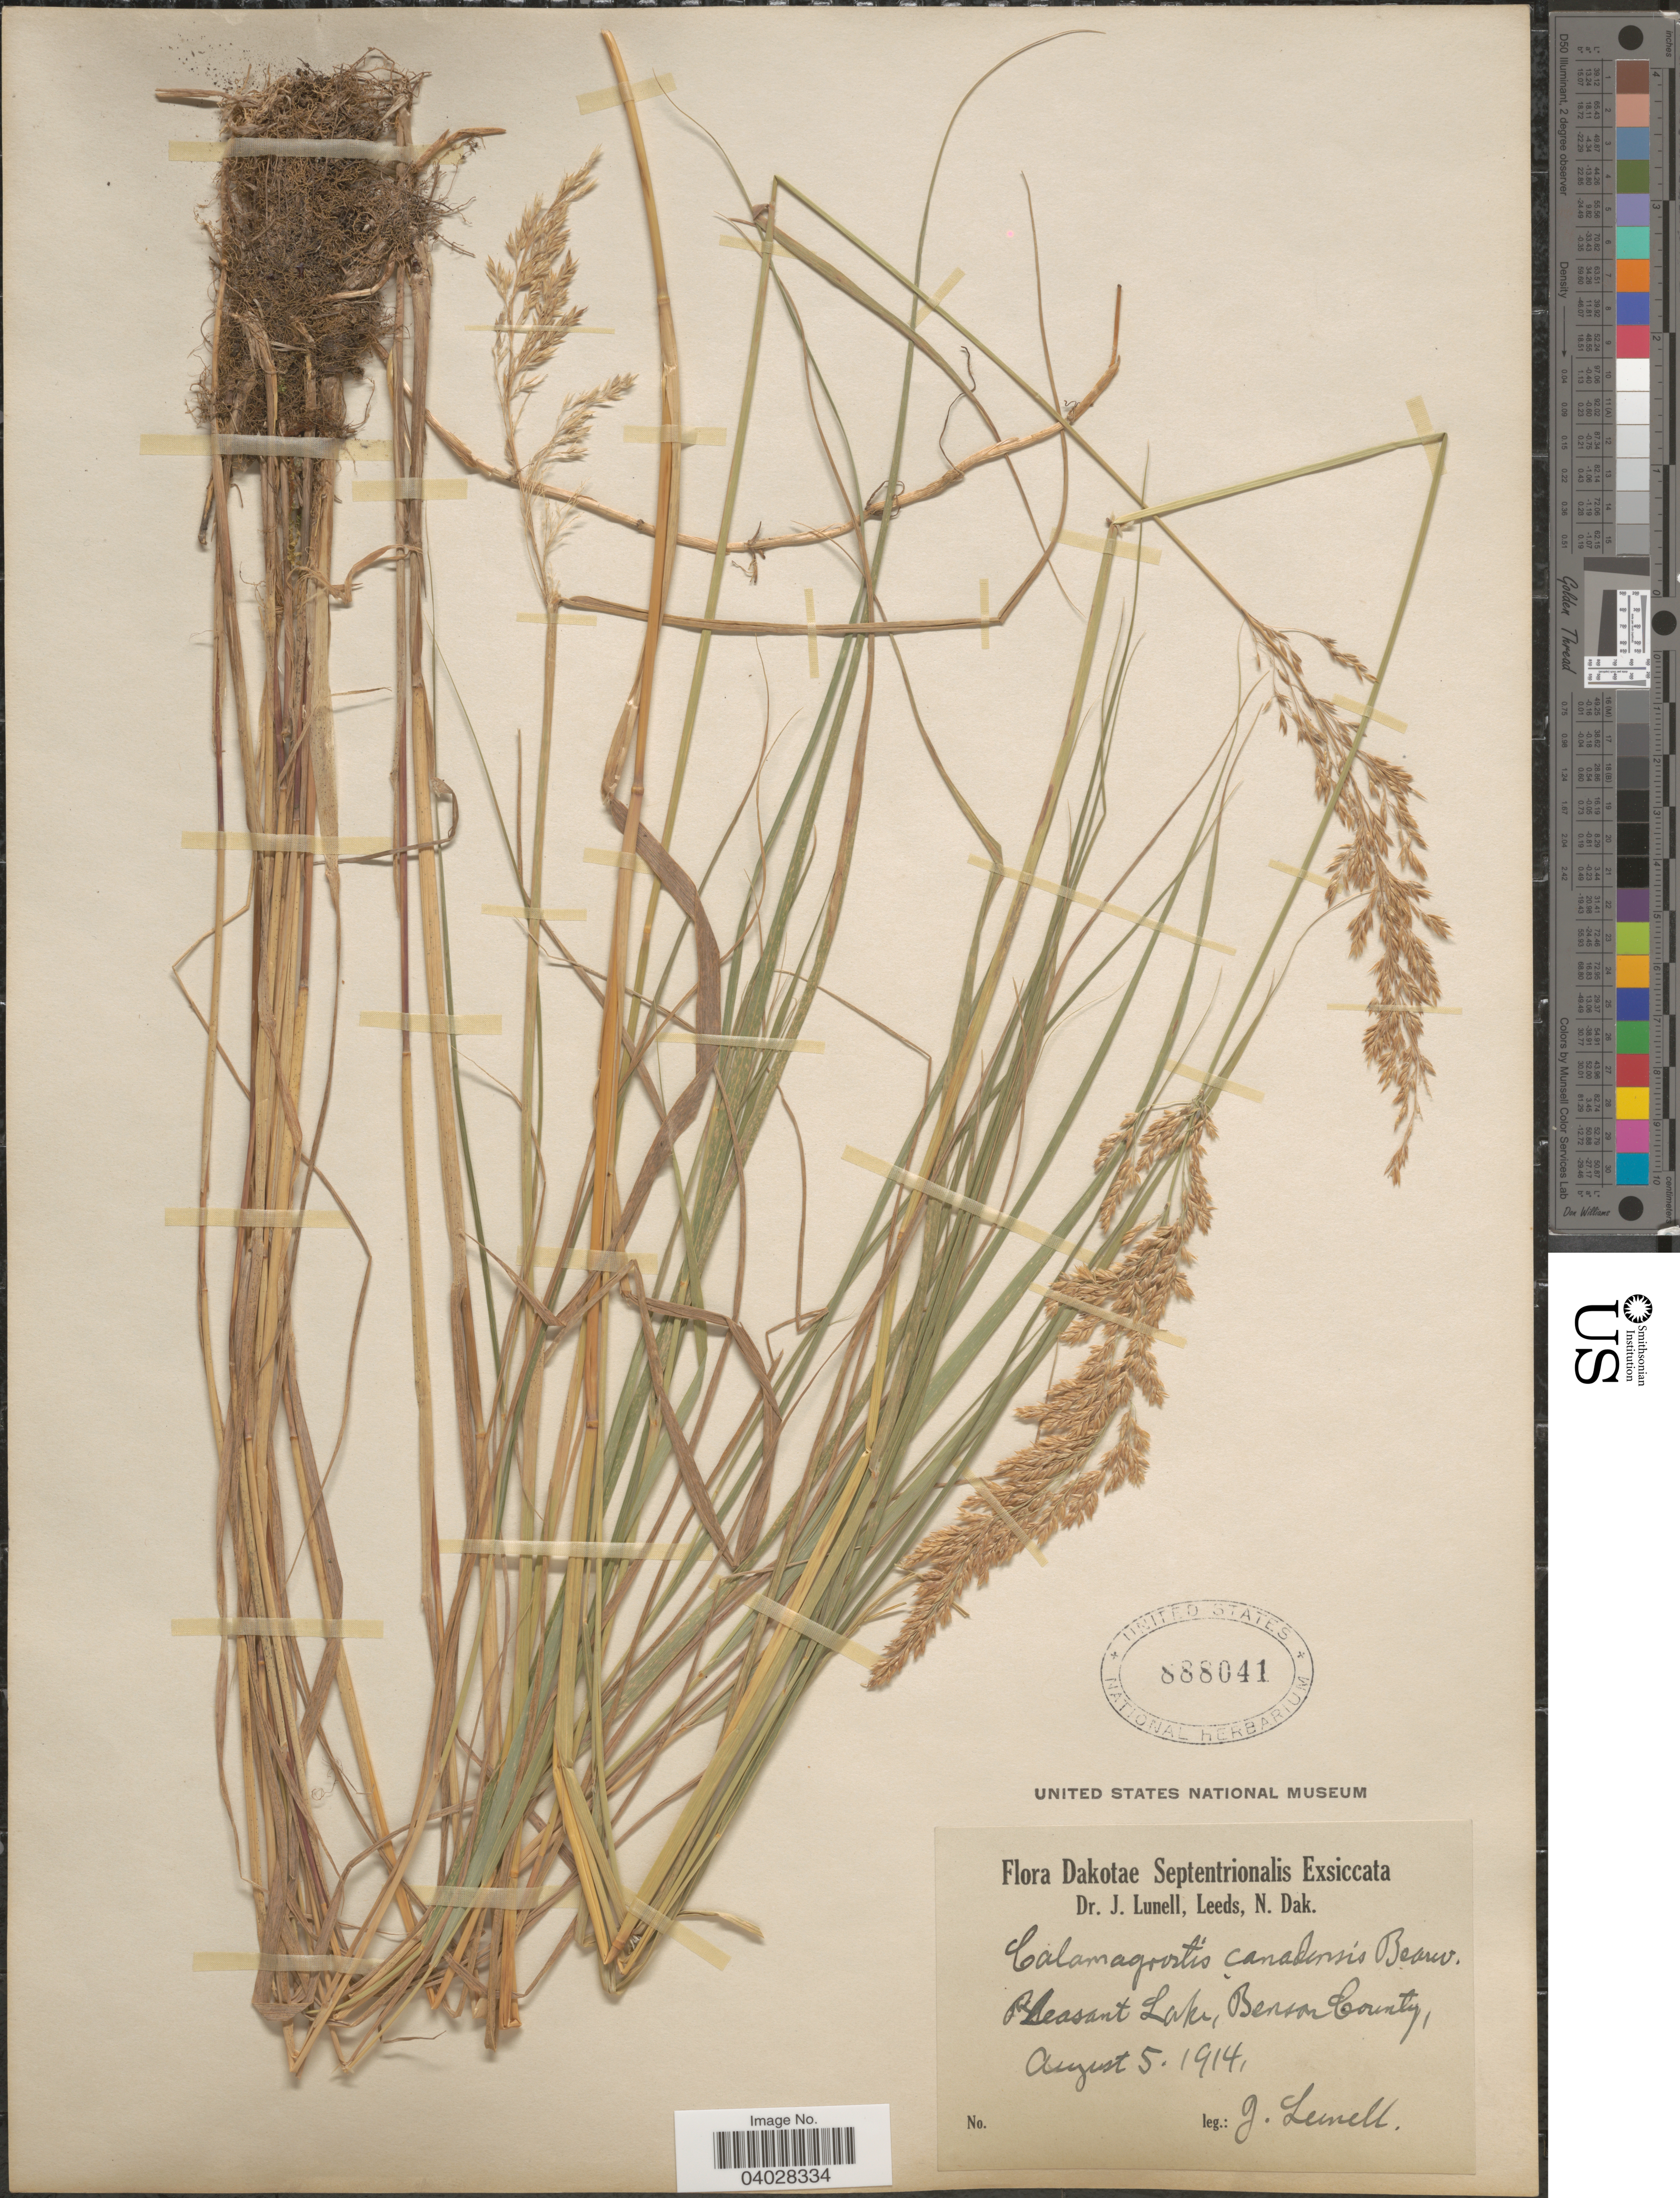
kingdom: Plantae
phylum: Tracheophyta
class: Liliopsida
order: Poales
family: Poaceae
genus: Calamagrostis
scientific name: Calamagrostis canadensis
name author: (Michx.) P. Beauv.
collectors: J. Lunell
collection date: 1914-08-05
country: United States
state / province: North Dakota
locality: Dakotae Septentrionalis. Pleasant Lake, Benson County.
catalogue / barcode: US 888041